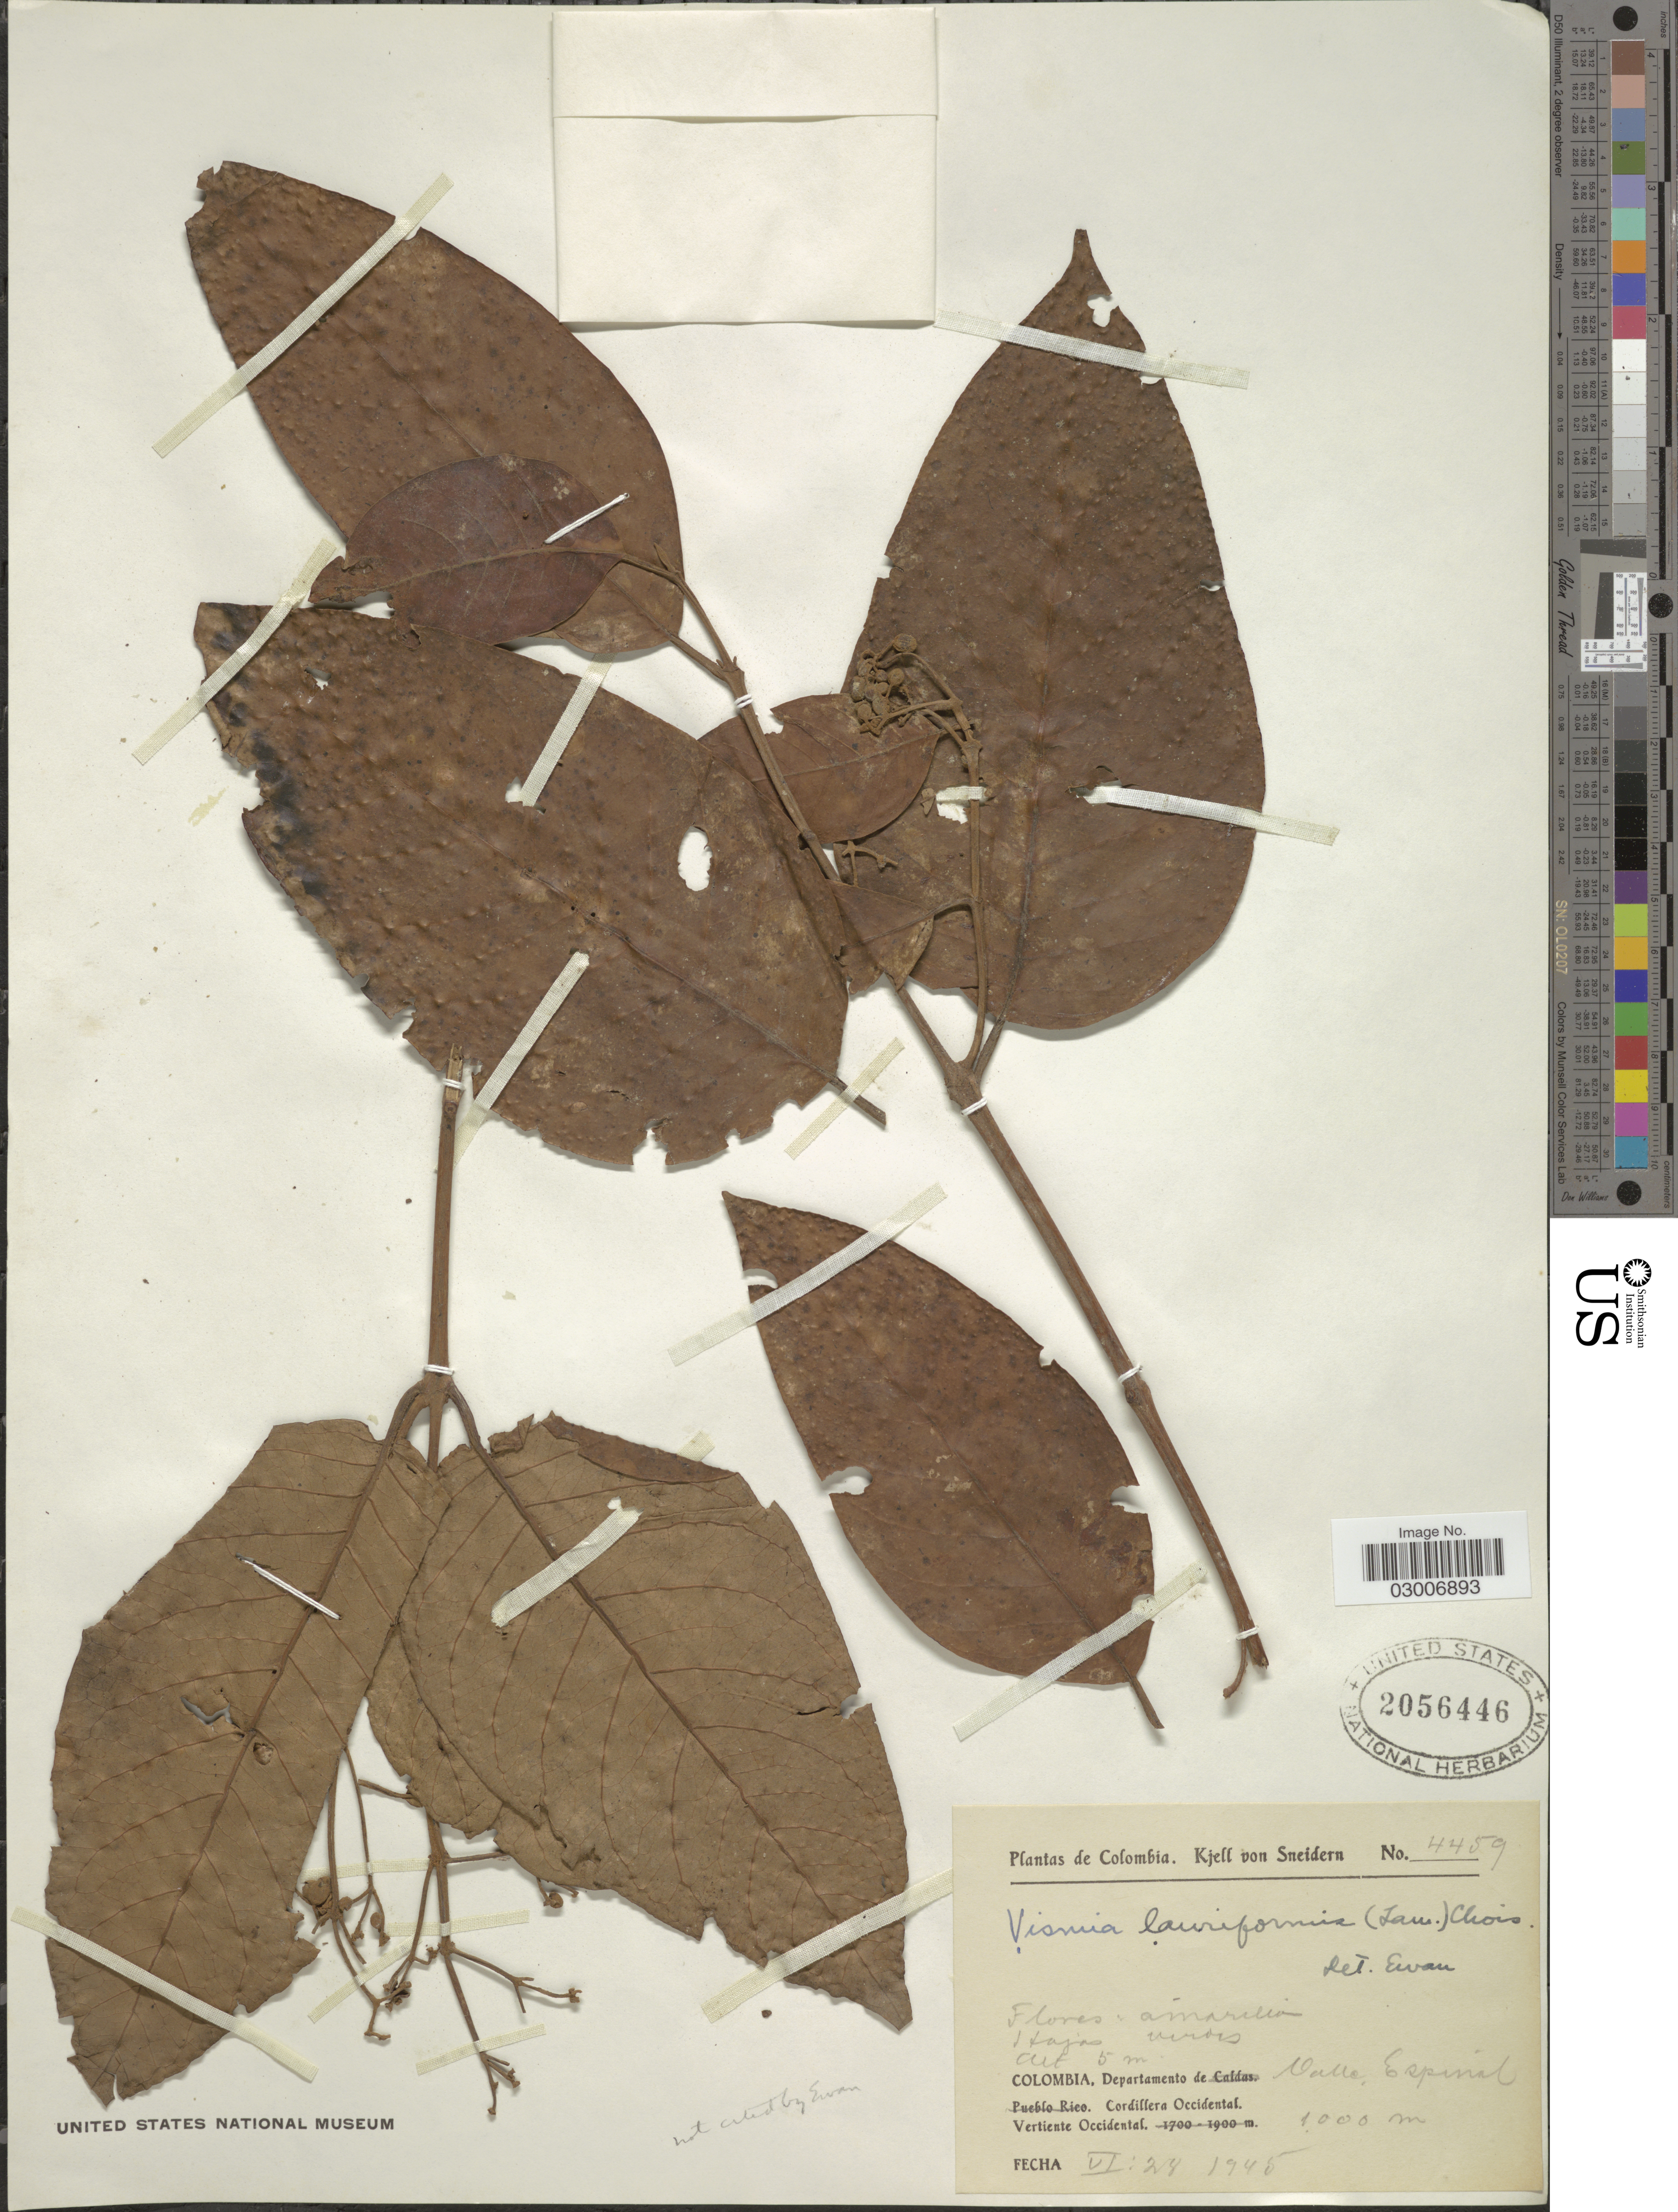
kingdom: Plantae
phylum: Tracheophyta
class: Magnoliopsida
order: Malpighiales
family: Hypericaceae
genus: Vismia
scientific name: Vismia obtusa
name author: Spruce ex Reichardt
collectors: K. von Sneidern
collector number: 4459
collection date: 1945-06-28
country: Colombia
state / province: Valle del Cauca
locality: Departamento Valle, Espinal. Cordillera Occidental. Vertiente Occidental.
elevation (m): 1000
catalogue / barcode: US 2056446